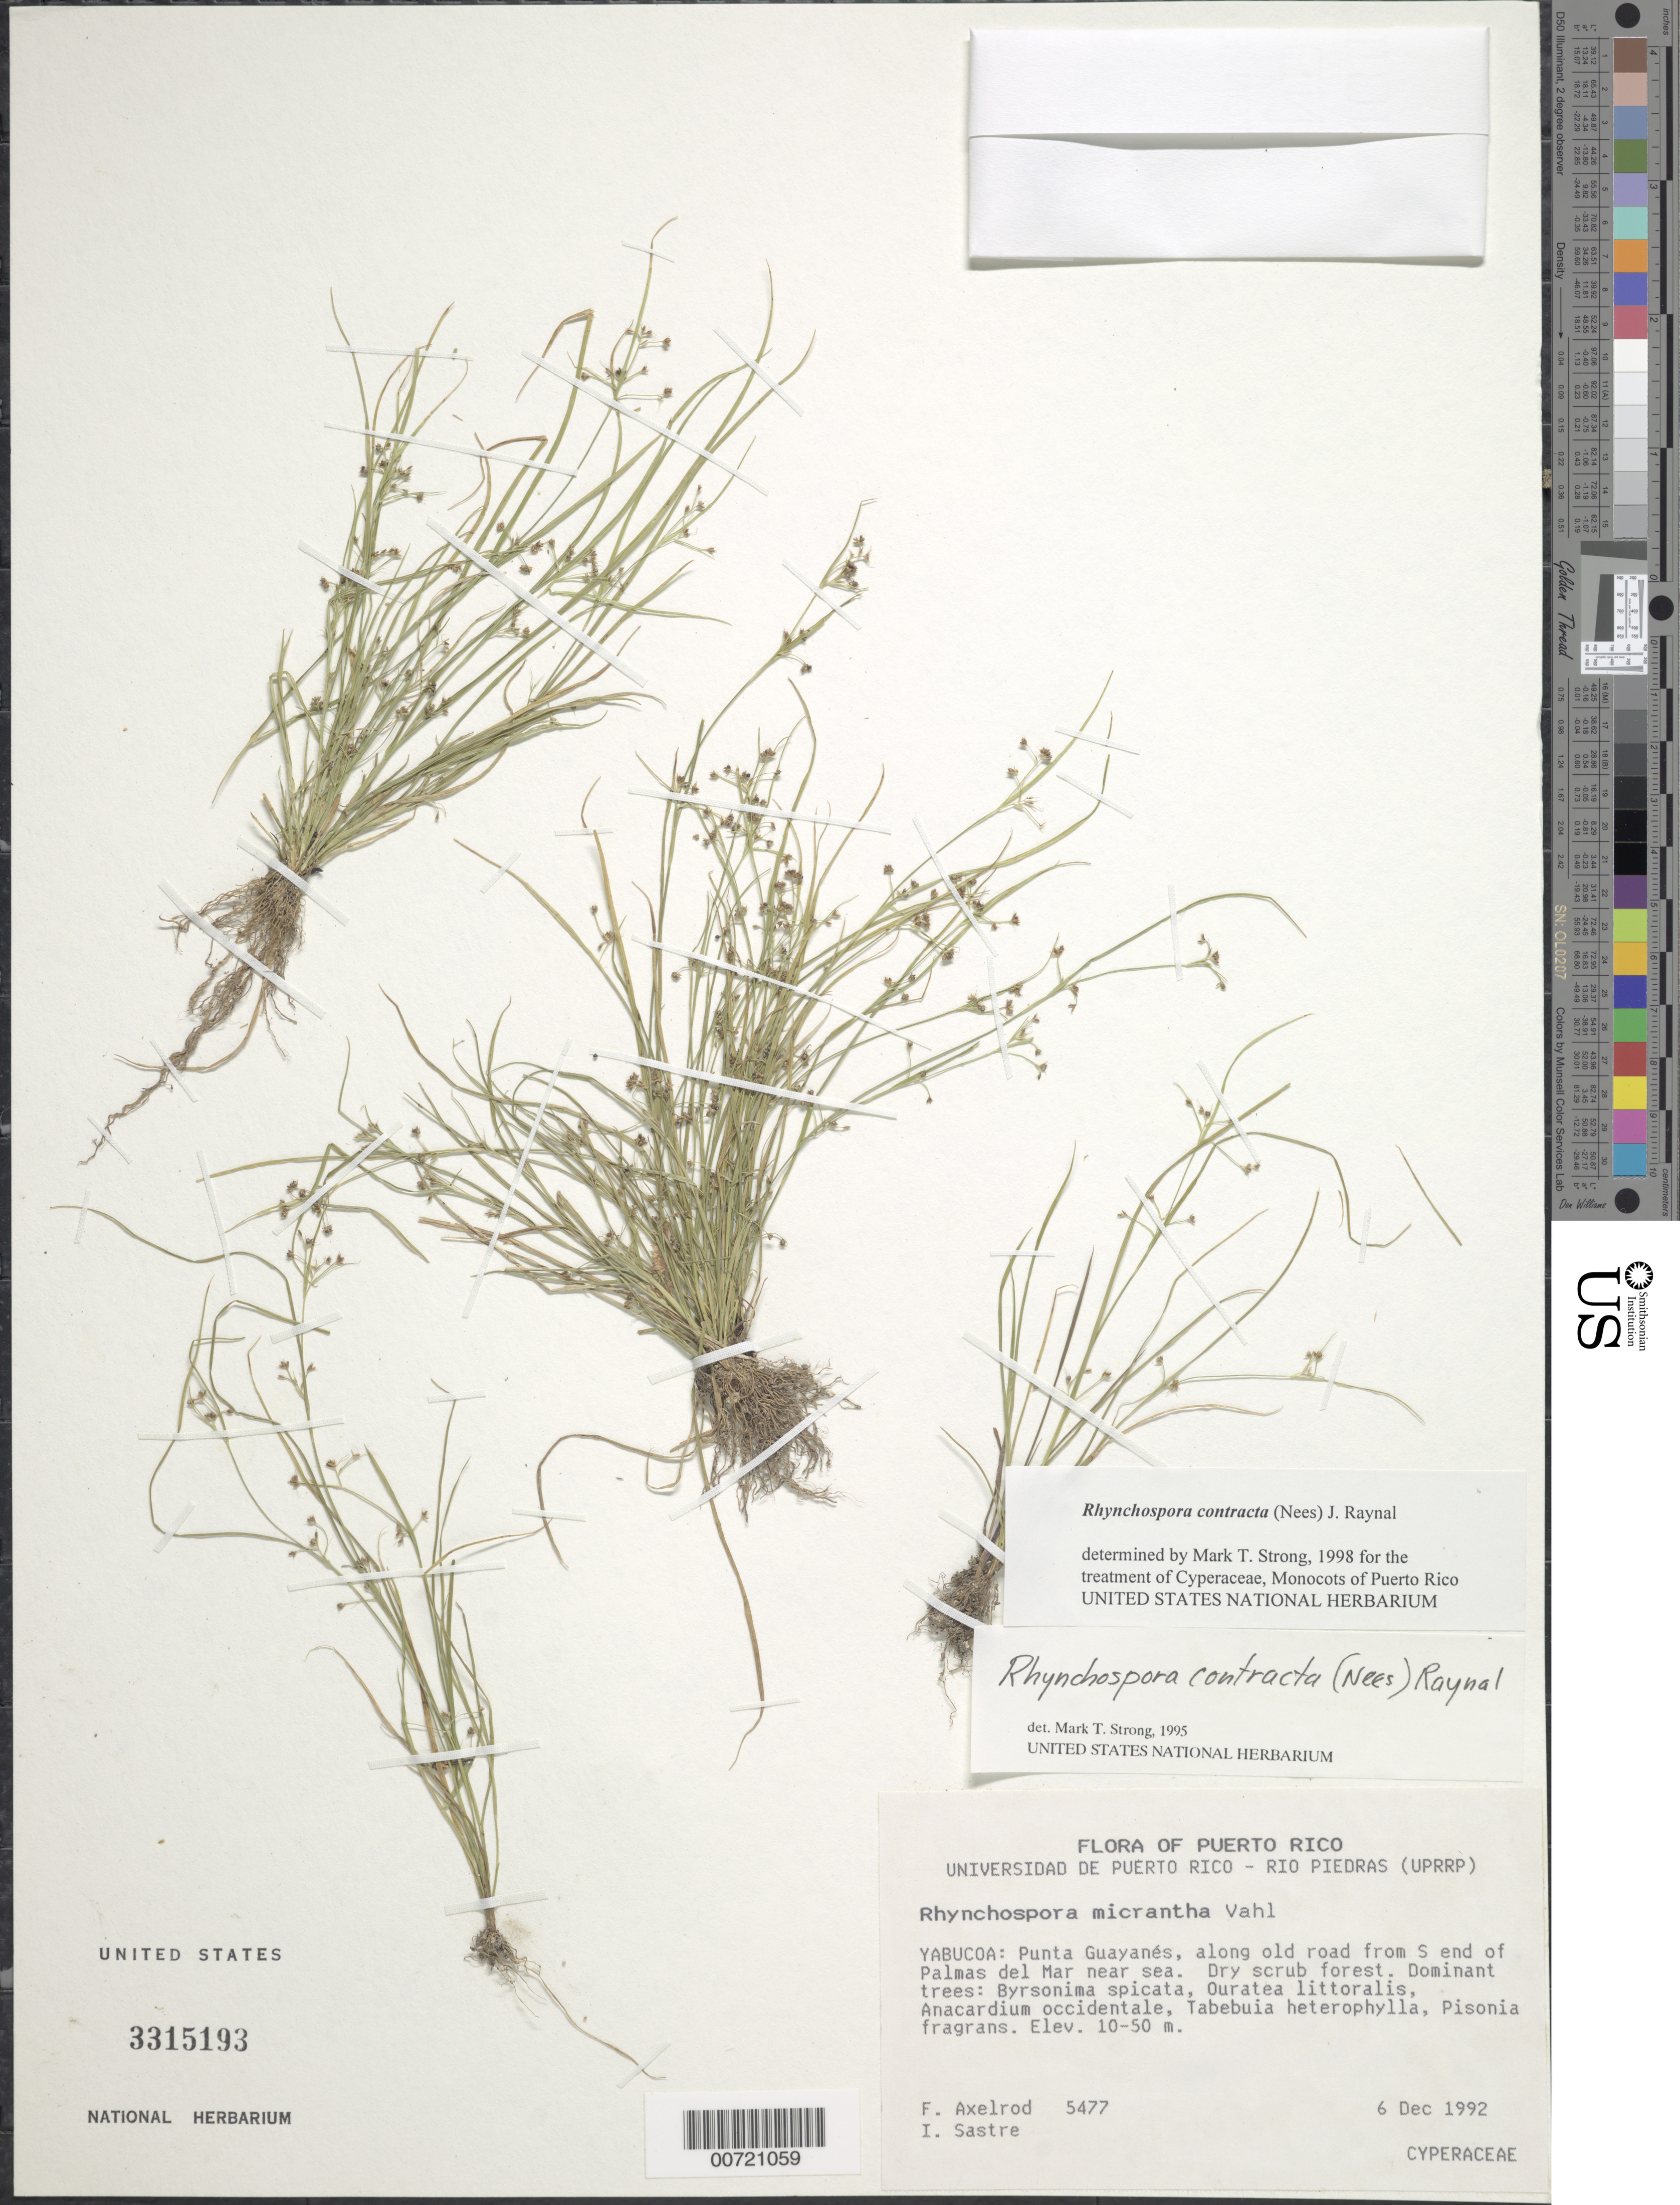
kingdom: Plantae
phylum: Tracheophyta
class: Liliopsida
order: Poales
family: Cyperaceae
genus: Rhynchospora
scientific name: Rhynchospora contracta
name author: (Nees) J. Raynal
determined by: Strong, M. T., (US), Smithsonian Institution - National Museum of Natural History (UNITED STATES)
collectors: F. S. Axelrod & I. Sastre-de Jesús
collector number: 5477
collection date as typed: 06 Dec 1992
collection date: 1992-12-06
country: Puerto Rico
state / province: Yabucoa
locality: Yabucoa: Punta Guayanés, along old road from S end of Palmas del Mar near sea.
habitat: Dry scrub forest.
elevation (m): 10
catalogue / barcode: US 3315193